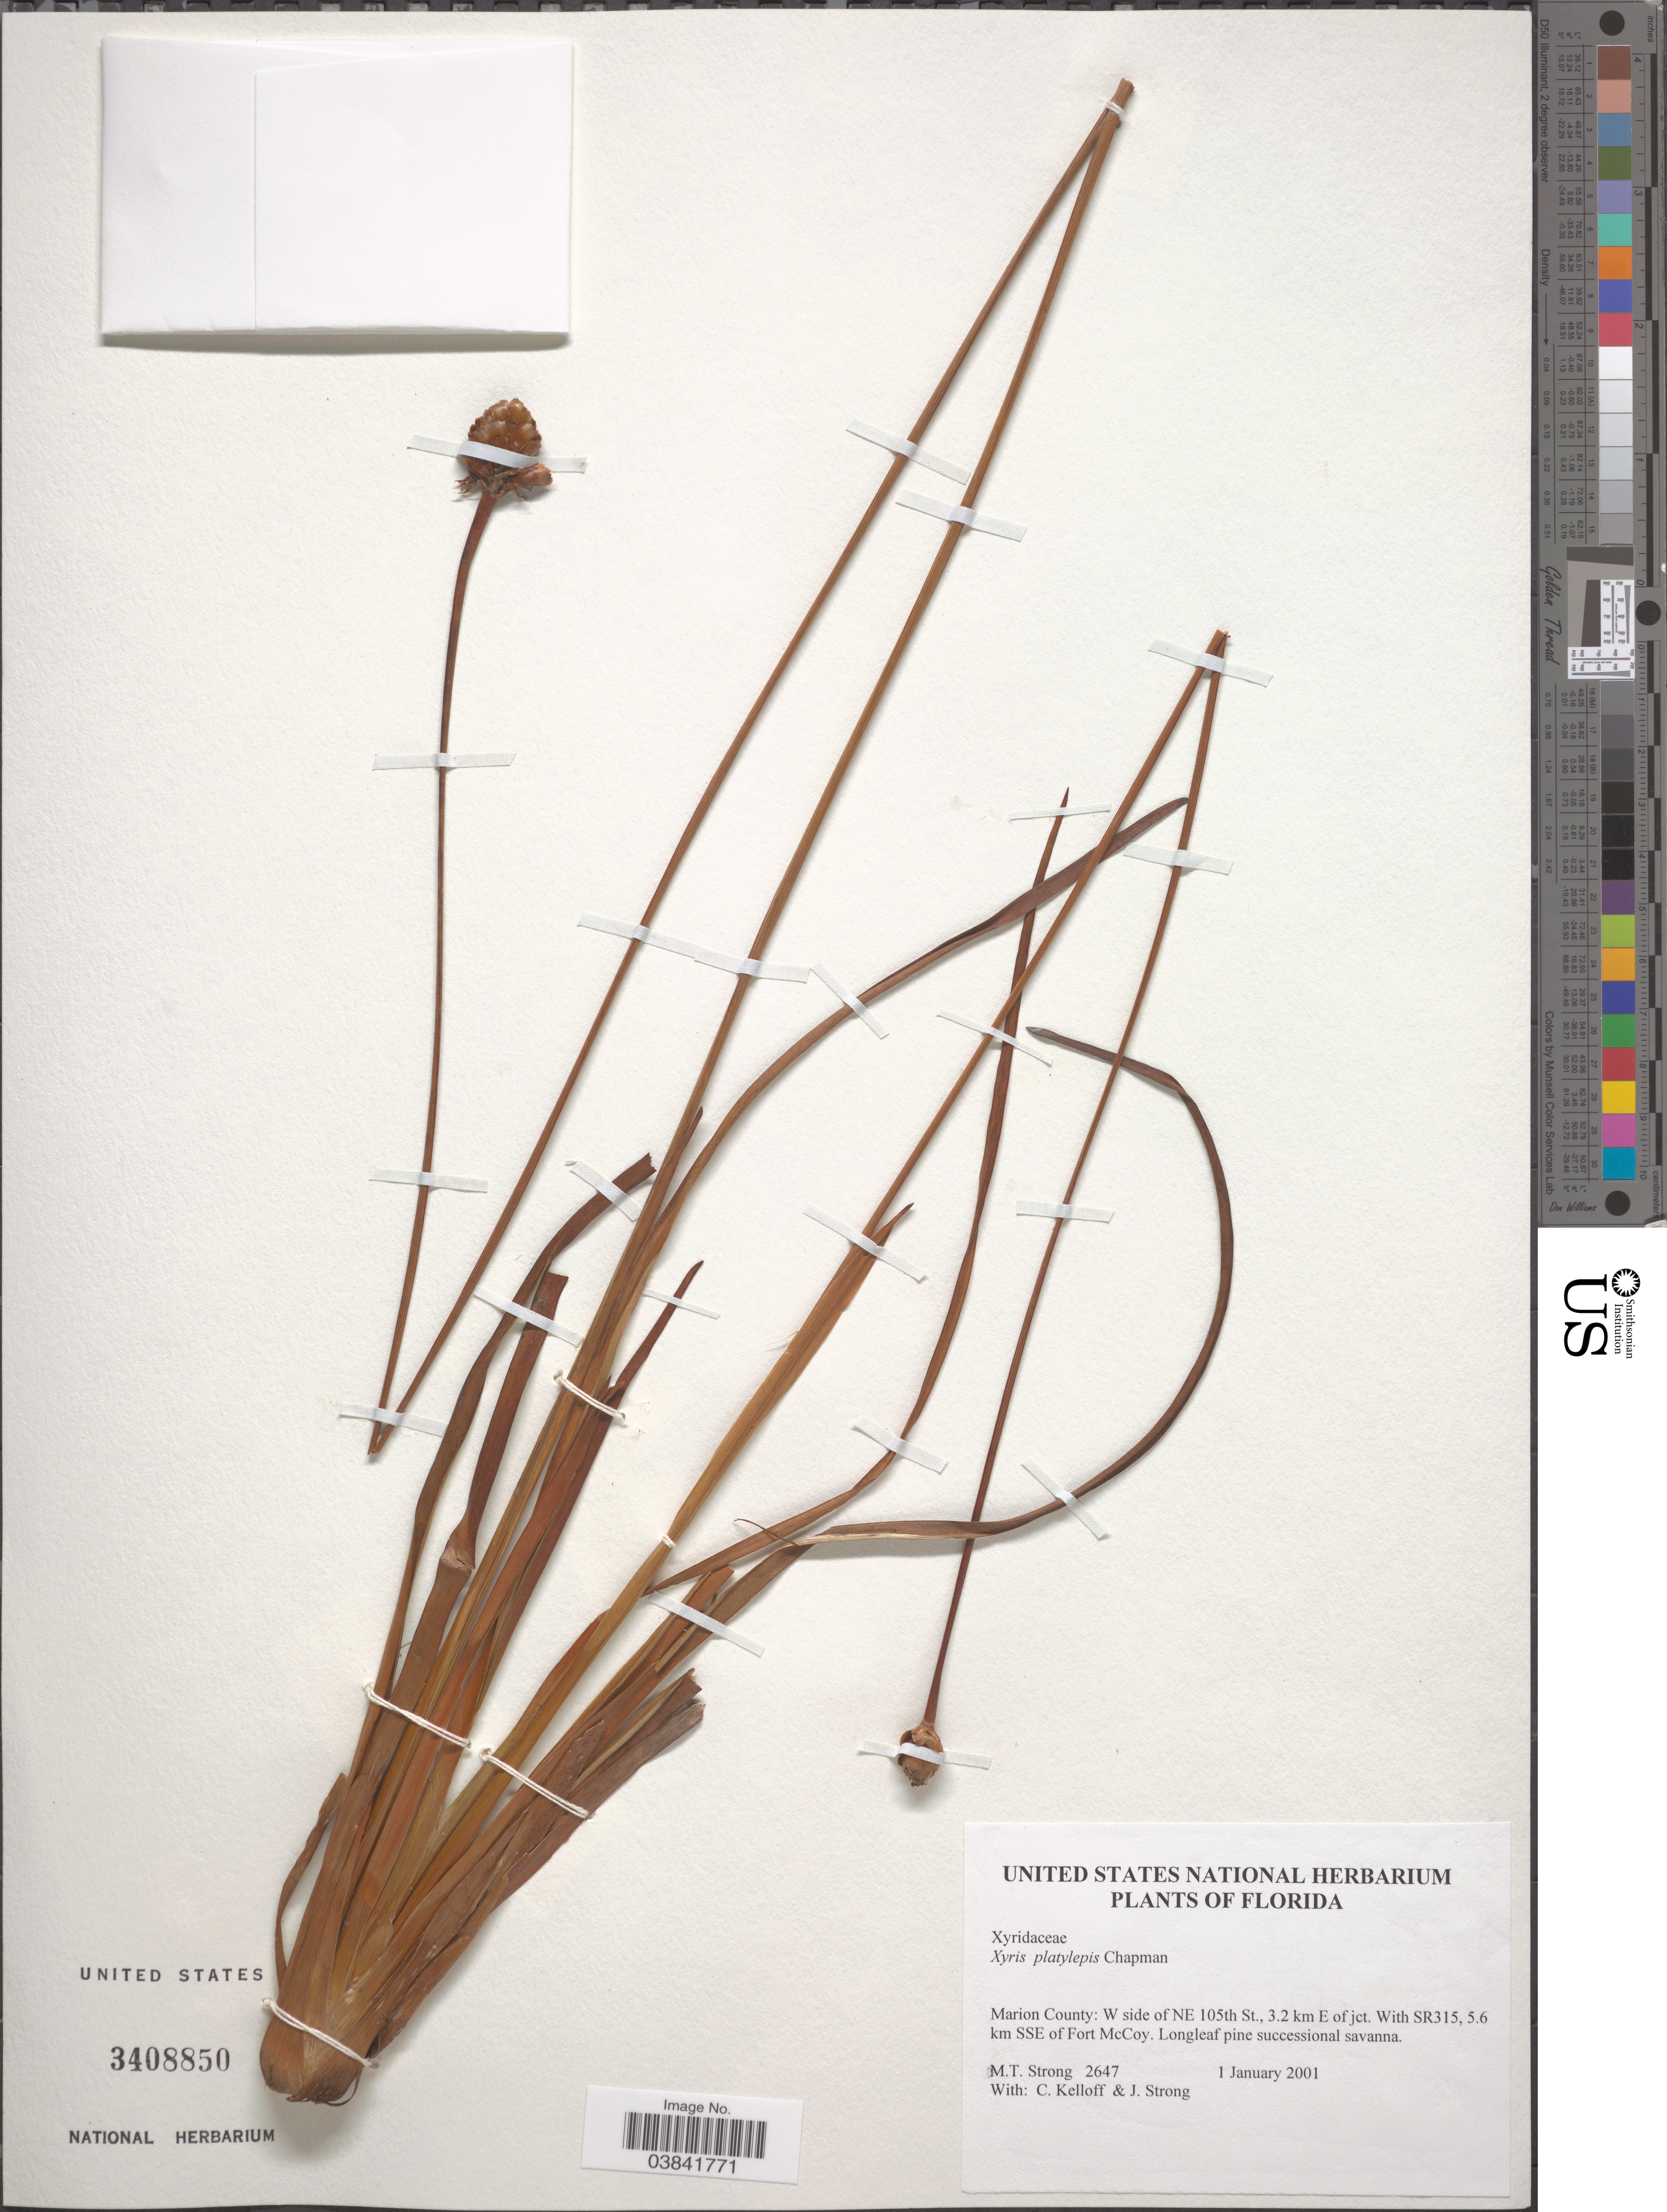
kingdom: Plantae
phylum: Tracheophyta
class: Liliopsida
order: Poales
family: Xyridaceae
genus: Xyris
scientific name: Xyris platylepis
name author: Chapm.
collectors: M. T. Strong, C. L. Kelloff & J. Strong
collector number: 2647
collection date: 2001-01-01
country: United States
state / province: Florida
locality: Marion County: W side of NE 105th St., 3.2 km E of jct. With SR315, 5.6 km SSE of Fort McCoy. Longleaf pine successional savanna.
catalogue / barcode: US 3408850